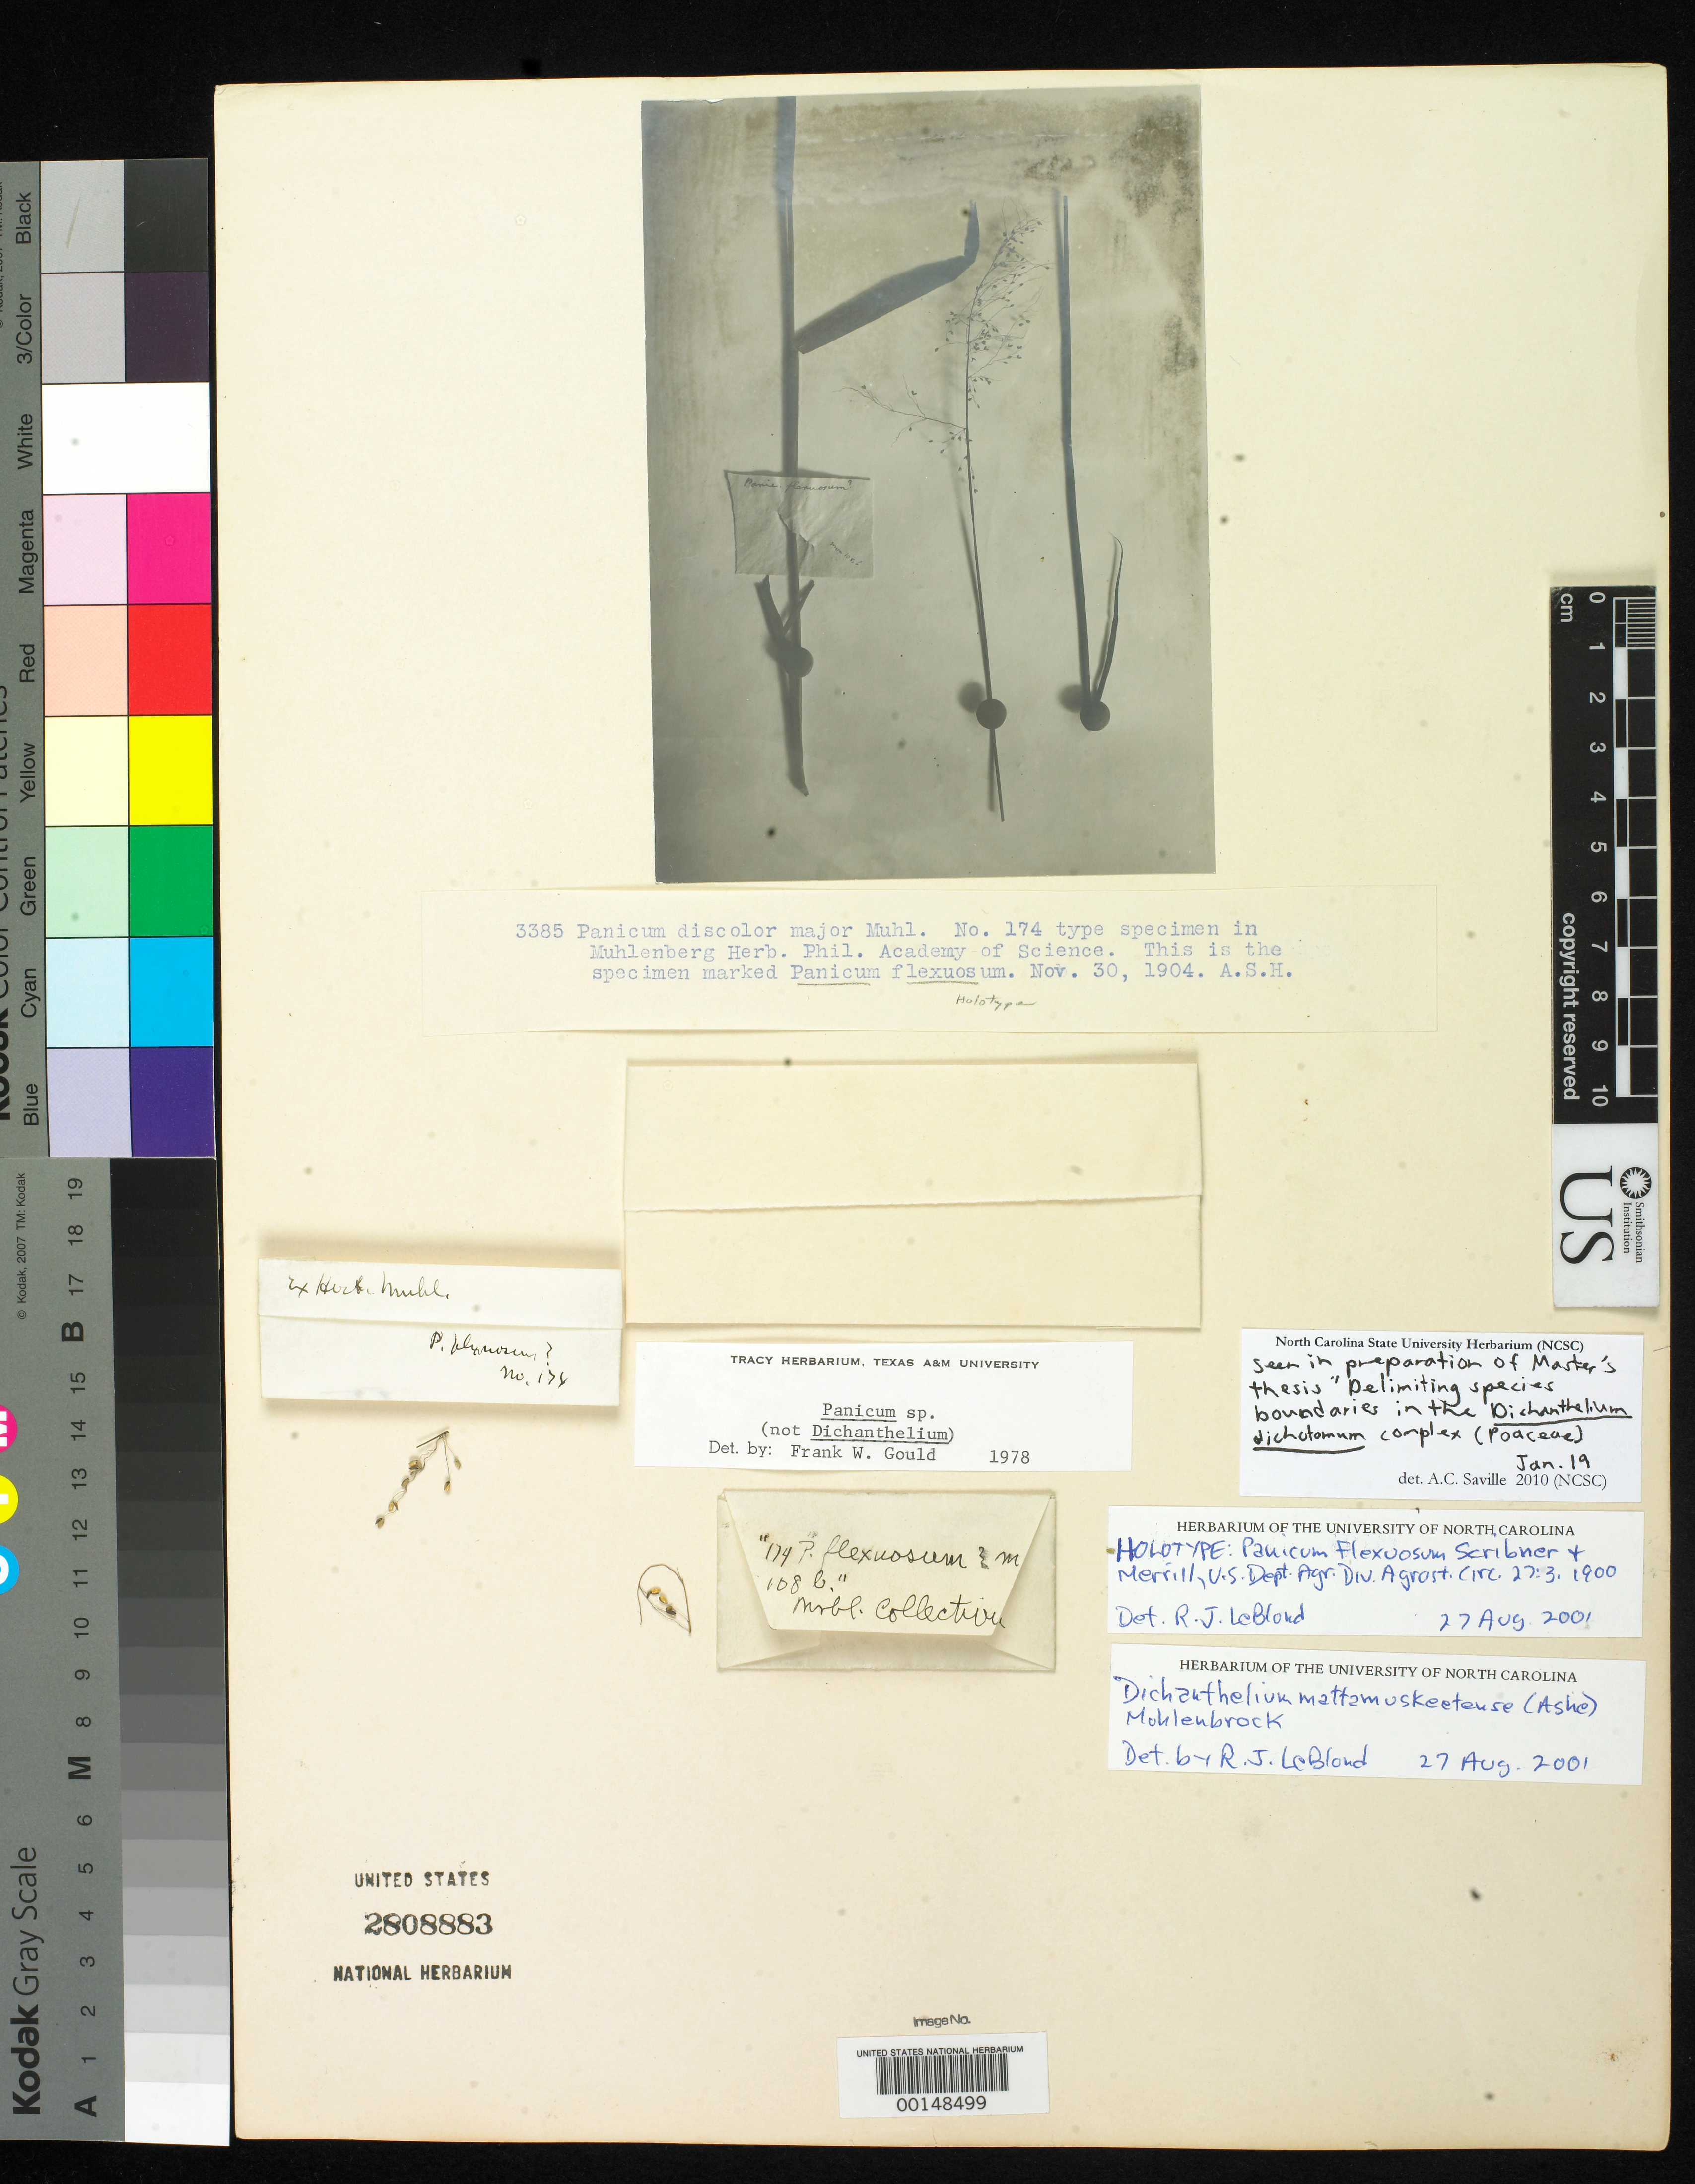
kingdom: Plantae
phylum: Tracheophyta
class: Liliopsida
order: Poales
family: Poaceae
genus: Panicum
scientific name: Panicum flexuosum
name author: Retz.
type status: Type Fragment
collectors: H. Muhlenberg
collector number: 174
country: Panama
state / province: Chiriquí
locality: Around San Felix.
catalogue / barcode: US 2808883